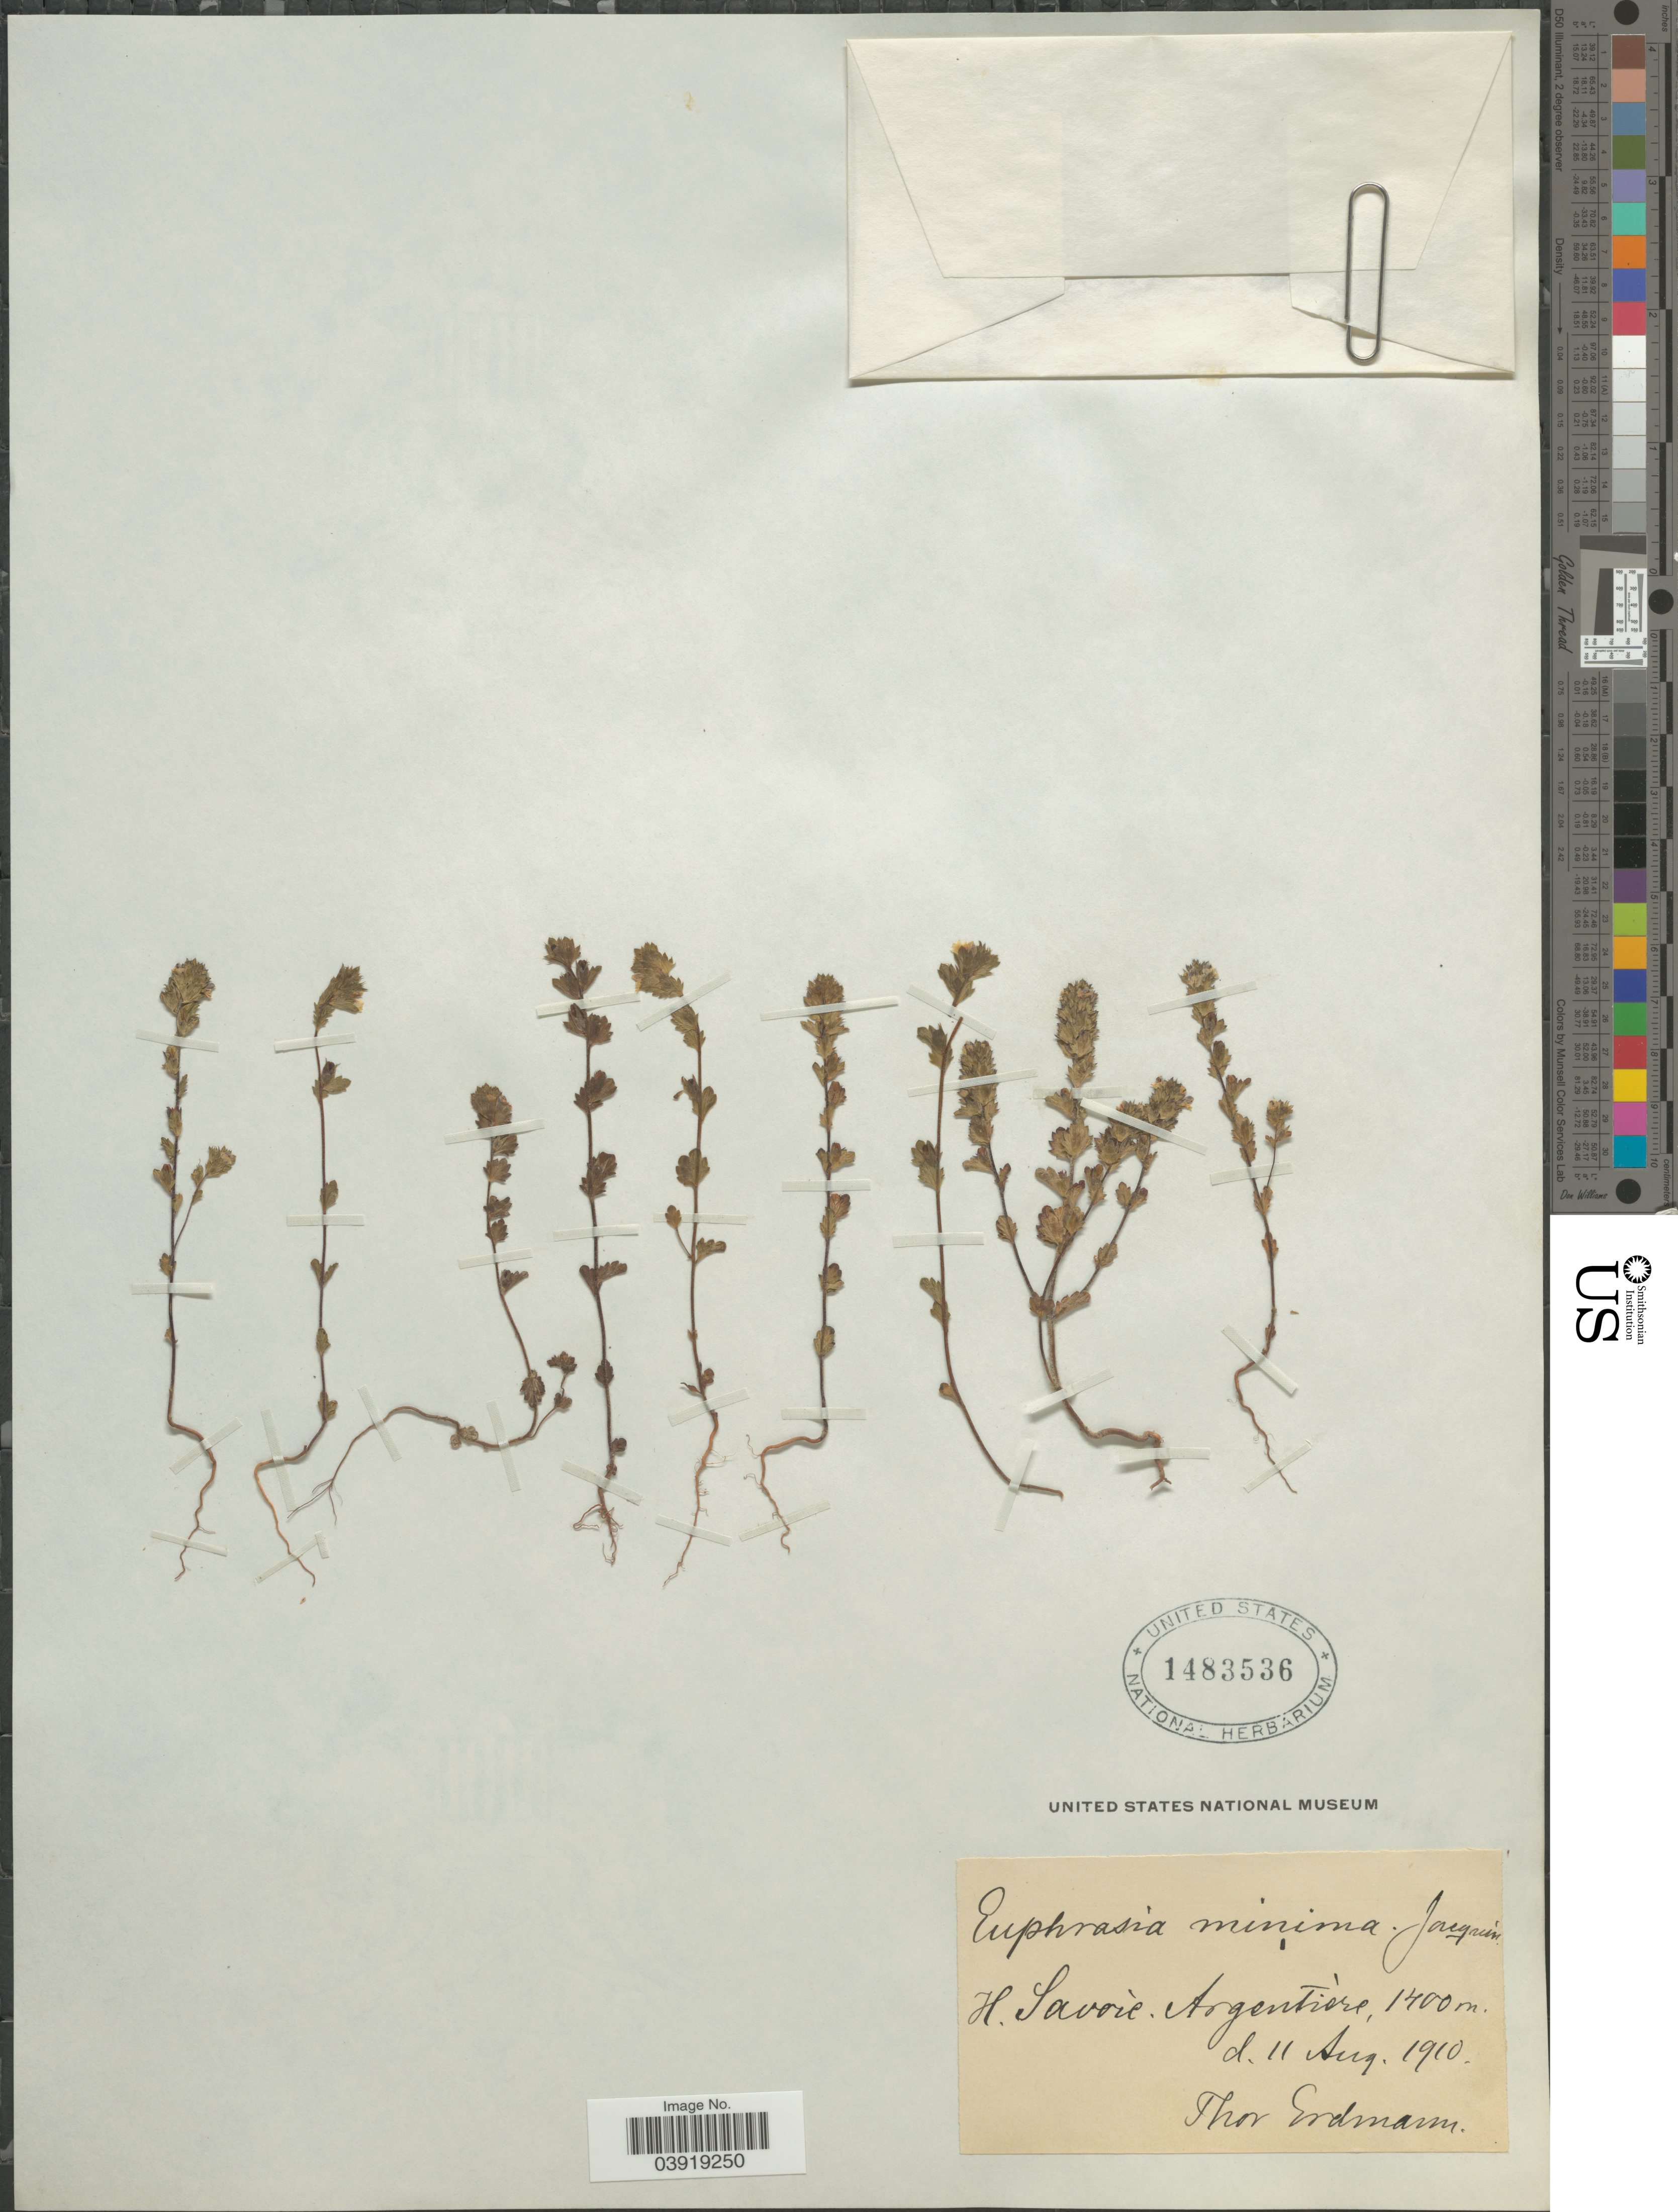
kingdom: Plantae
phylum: Tracheophyta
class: Magnoliopsida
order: Lamiales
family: Orobanchaceae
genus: Euphrasia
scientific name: Euphrasia minima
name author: Schloss.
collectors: T. Erdmann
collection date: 1910-08-11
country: France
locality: H. Savoie Argentiere.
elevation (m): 1400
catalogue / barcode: US 1483536